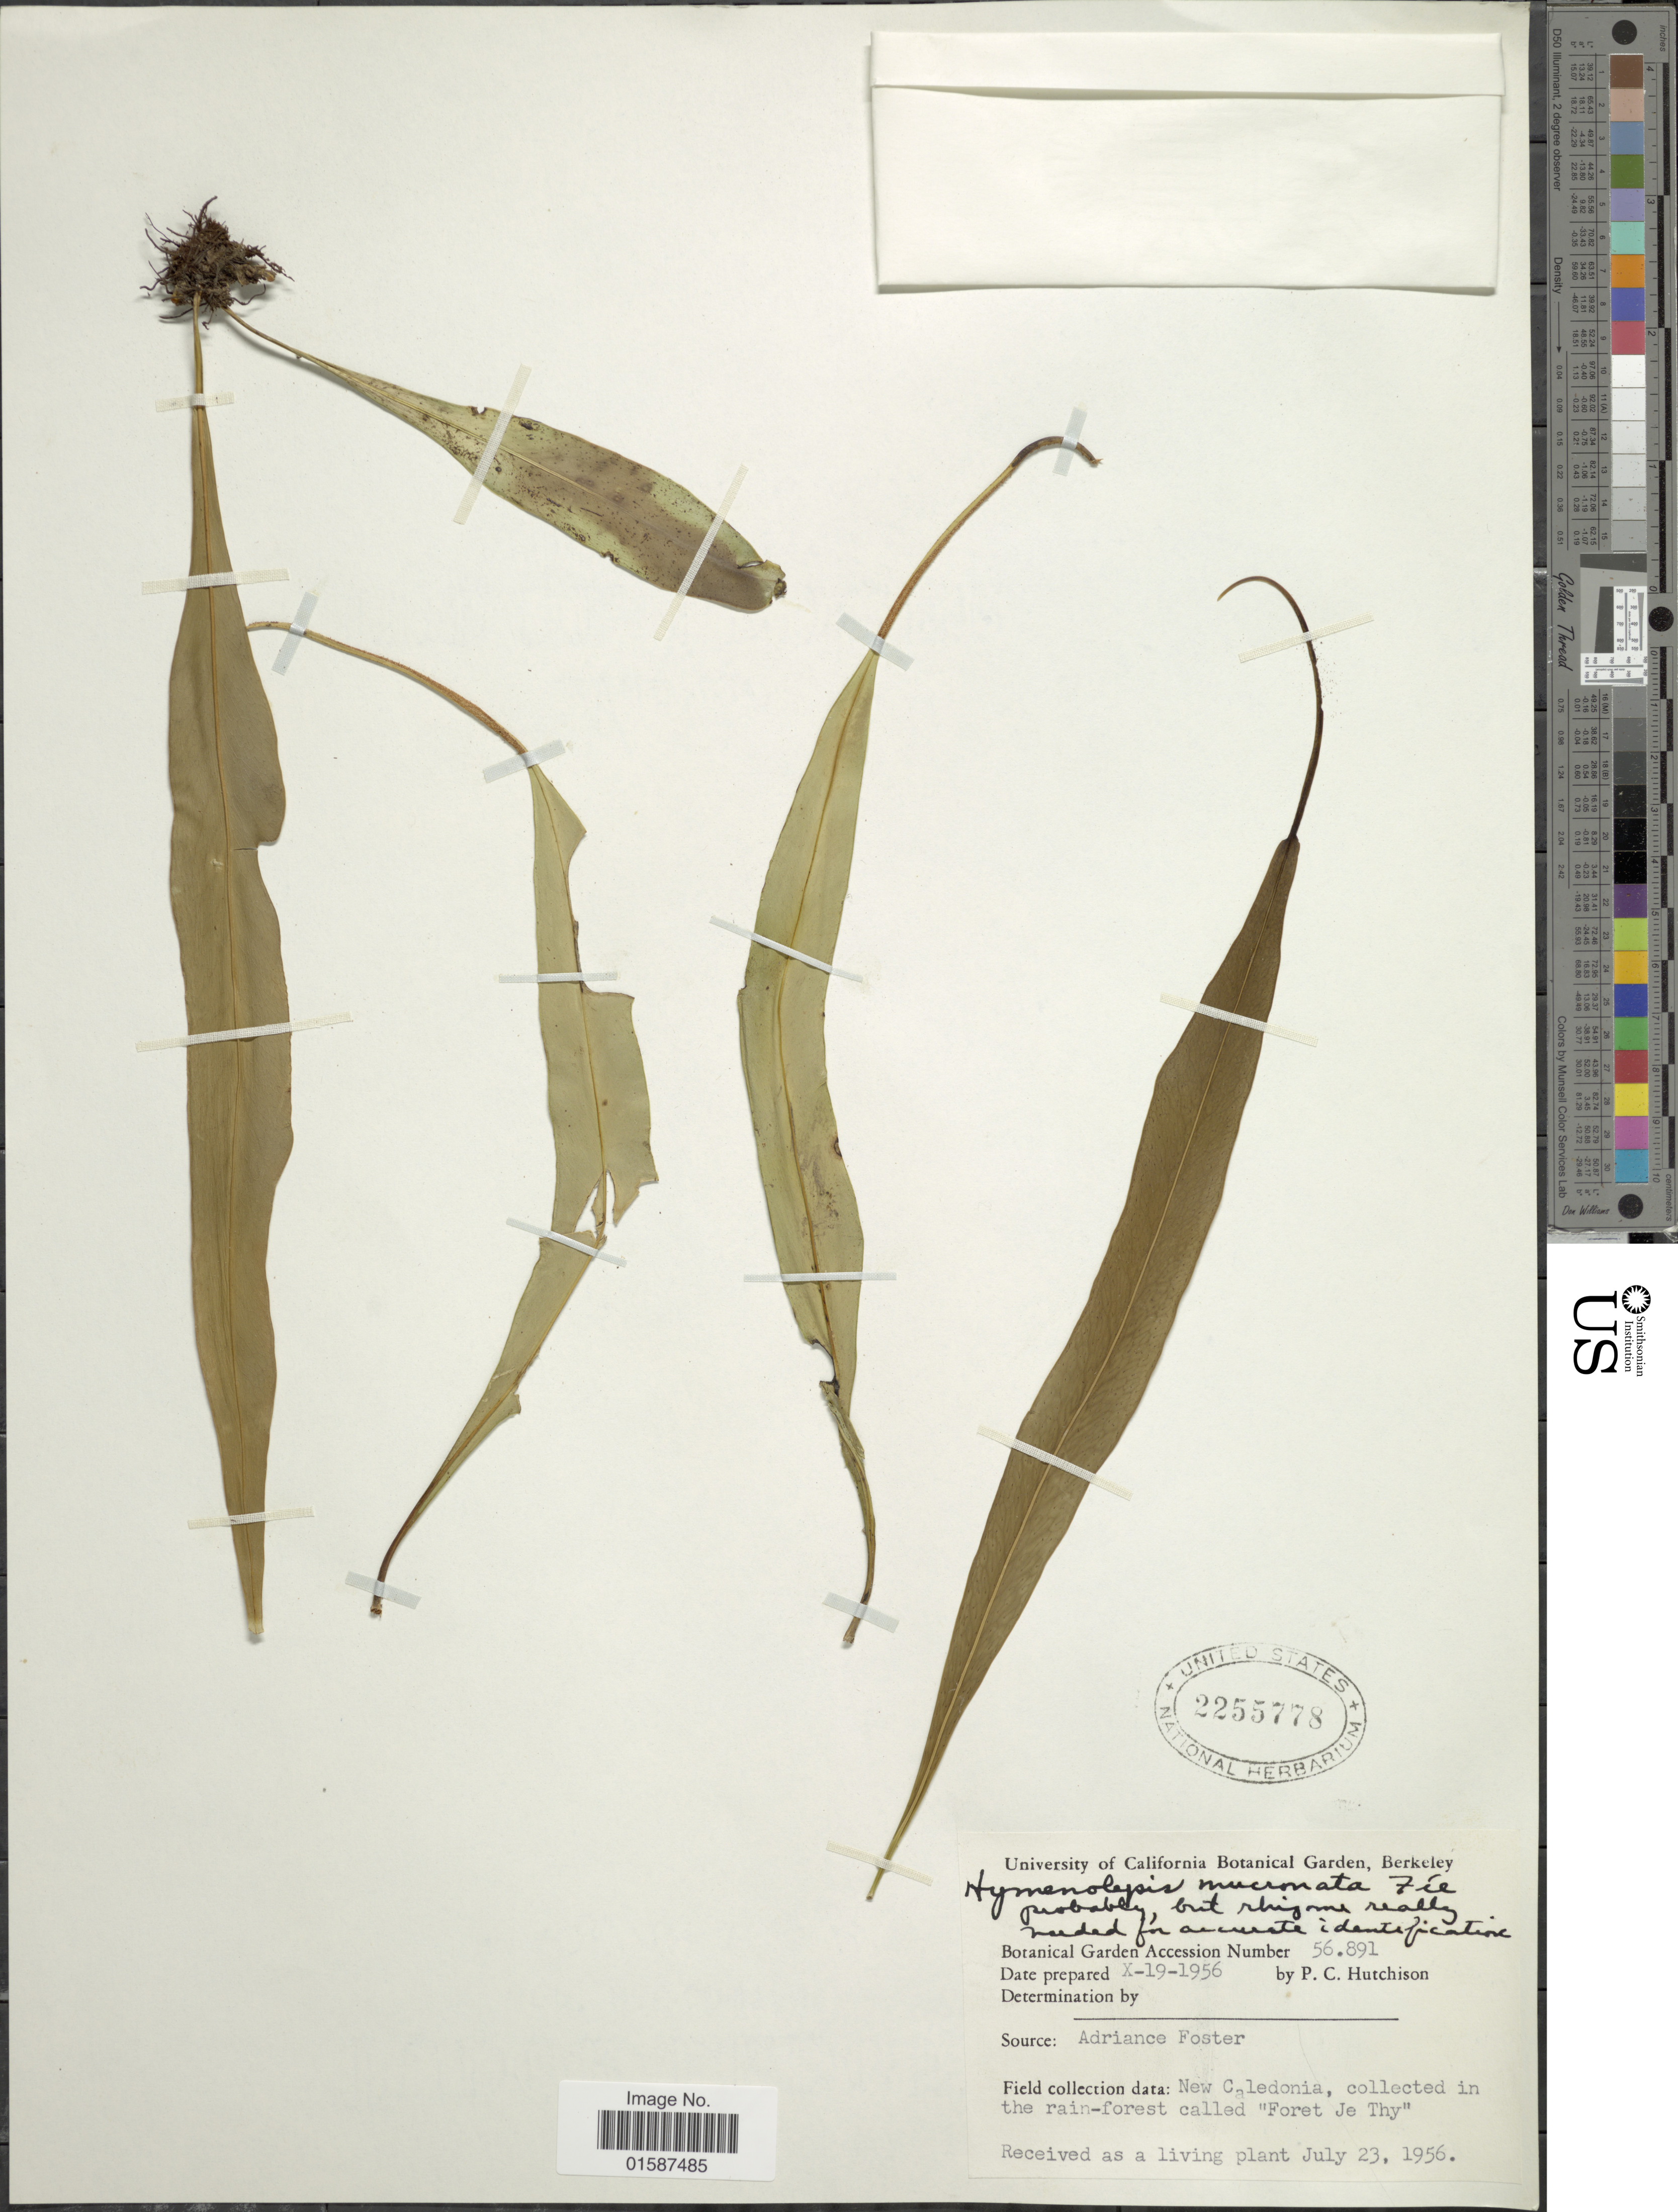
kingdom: Plantae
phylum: Tracheophyta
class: Polypodiopsida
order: Polypodiales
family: Polypodiaceae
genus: Lepisorus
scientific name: Lepisorus mucronatus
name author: (Fée) Li S. Wang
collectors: P. C. Hutchison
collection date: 1956-10-19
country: United States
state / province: California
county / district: Alameda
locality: Botanical Garden Accession Number 56.891, University of California Botanical Garden, Berkeley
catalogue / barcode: US 2255778